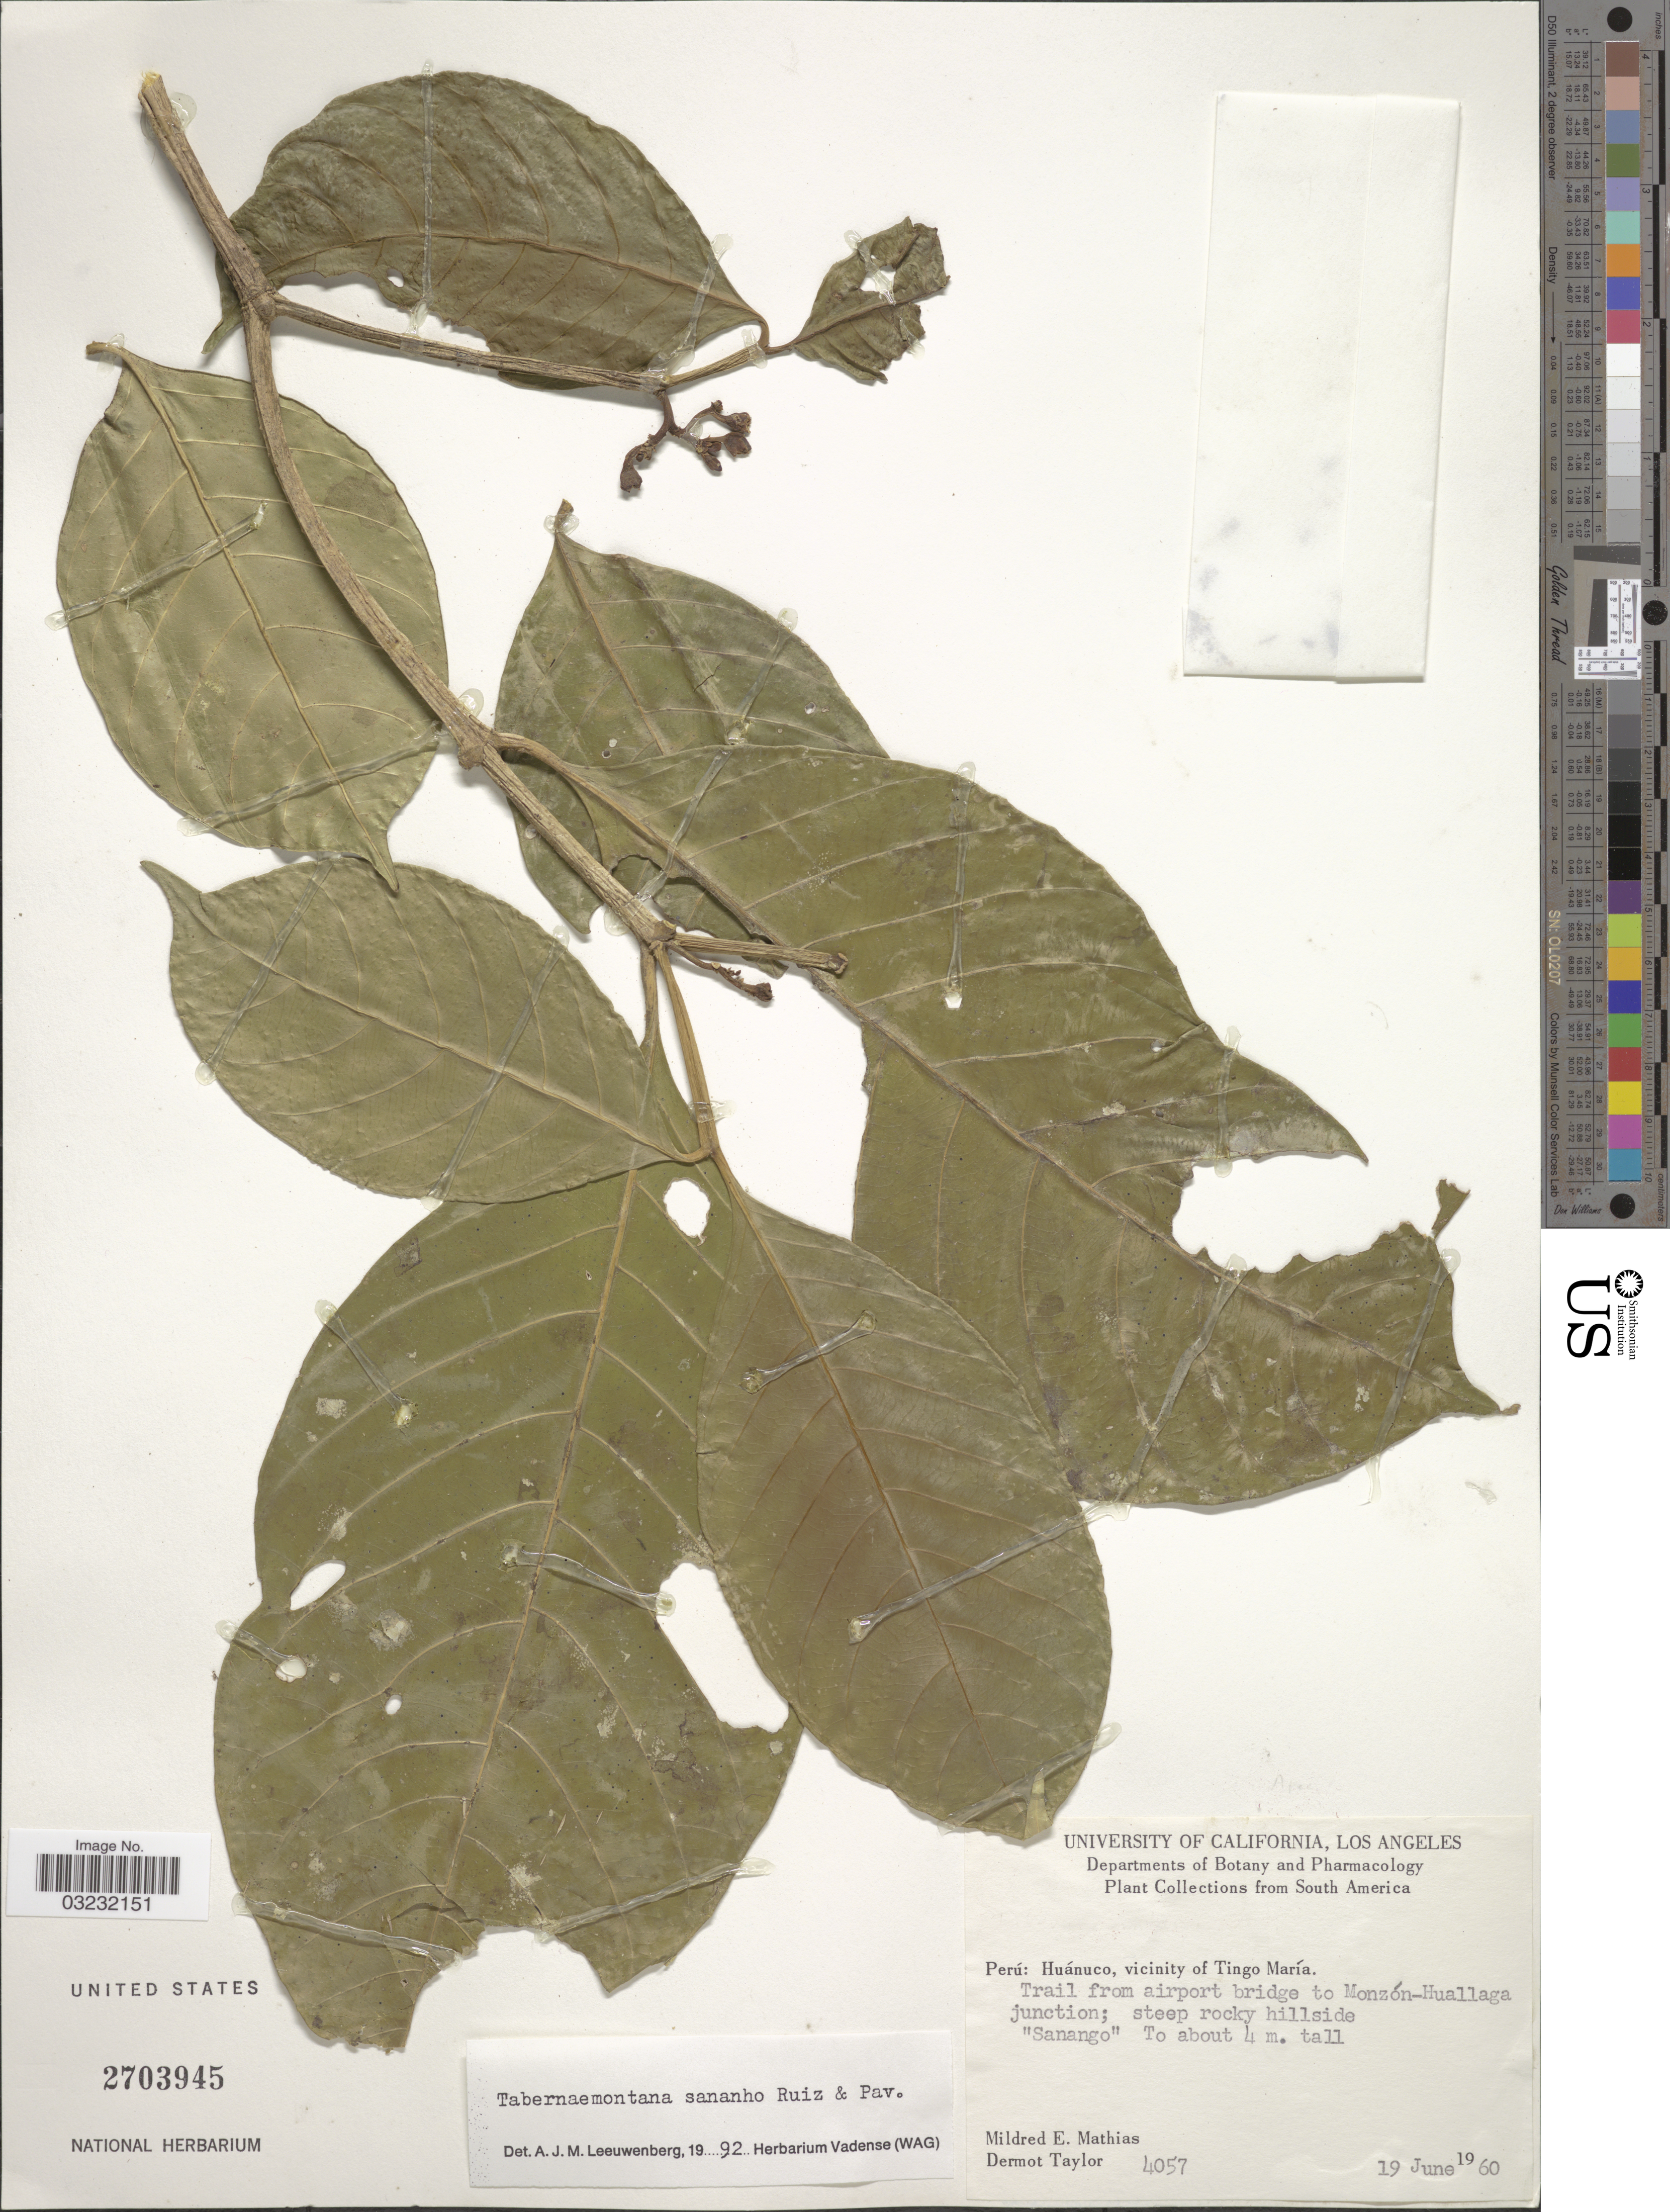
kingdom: Plantae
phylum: Tracheophyta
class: Magnoliopsida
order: Gentianales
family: Apocynaceae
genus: Tabernaemontana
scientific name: Tabernaemontana sananho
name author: Ruiz & Pav.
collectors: M. E. Mathias & D. Taylor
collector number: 4057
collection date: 1960-06-19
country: Peru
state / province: Huánuco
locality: Vicinity of Tingo María. Trail from airport bridge to Monzón-Huallaga junction.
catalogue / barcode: US 2703945